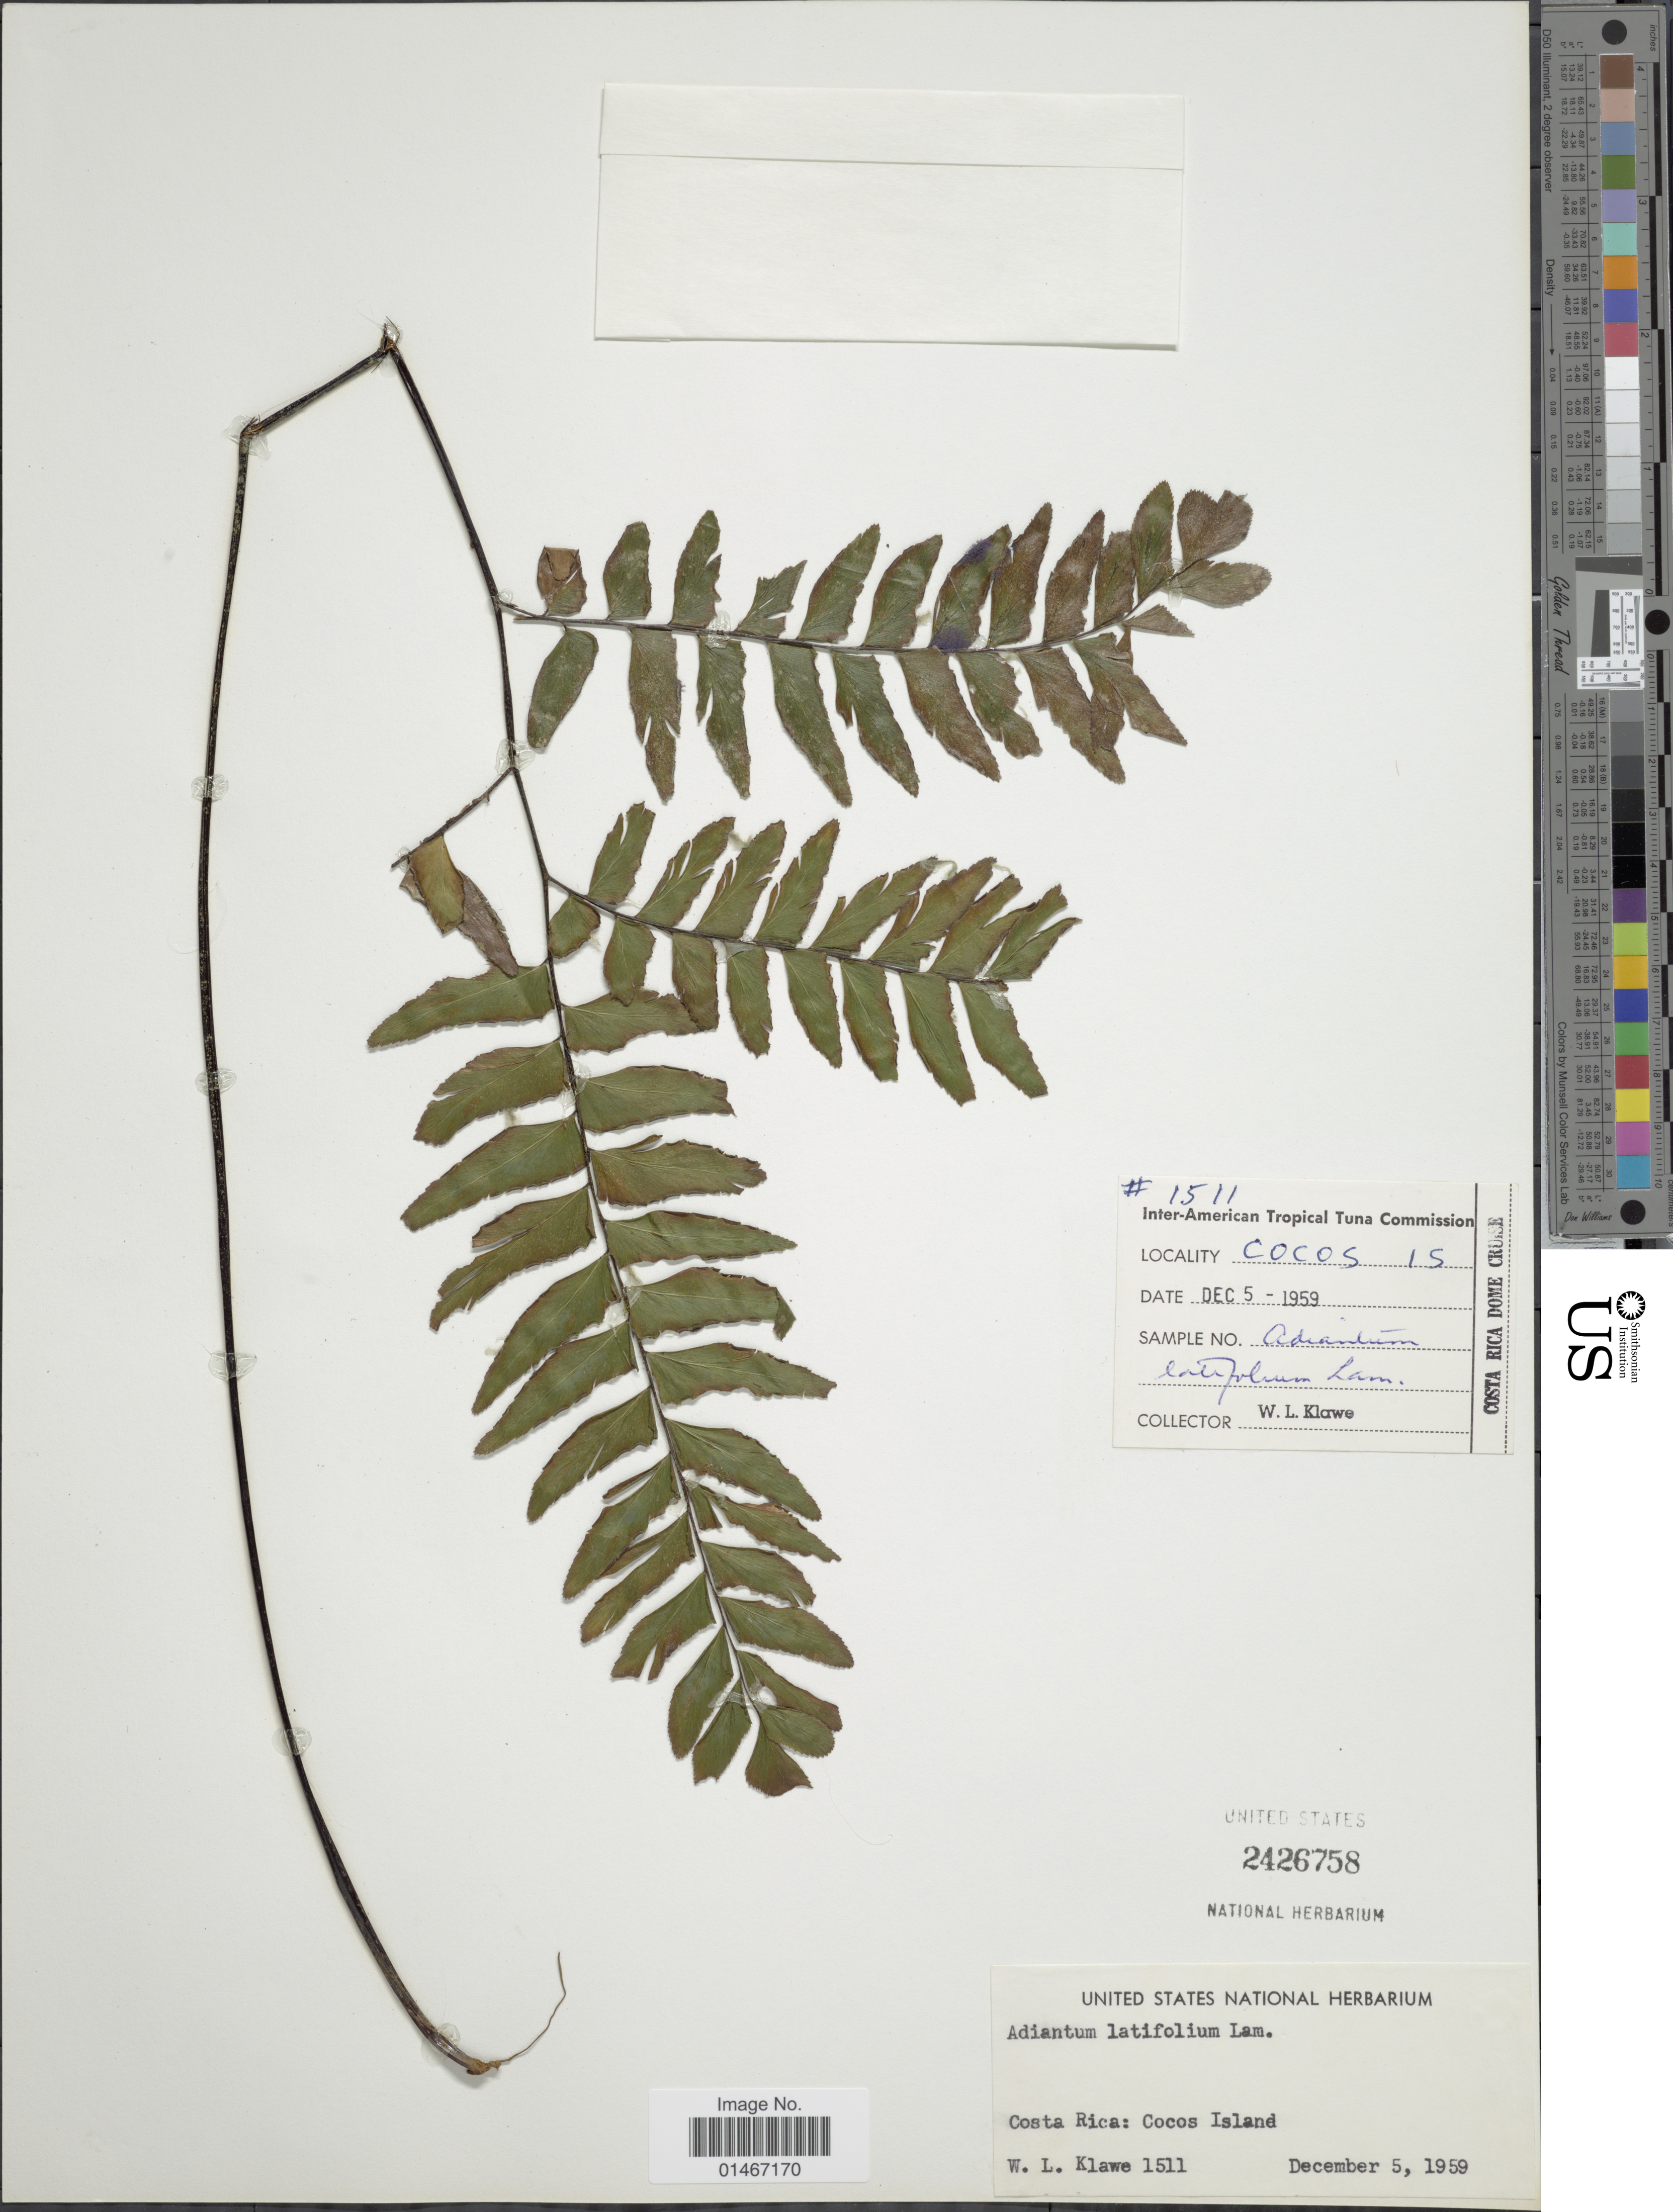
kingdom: Plantae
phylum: Tracheophyta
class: Polypodiopsida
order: Polypodiales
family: Pteridaceae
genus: Adiantum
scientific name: Adiantum latifolium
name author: Lam.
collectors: W. Klawe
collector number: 1511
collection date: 1959-12-05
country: Costa Rica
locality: Cocos Island.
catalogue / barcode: US 2426758